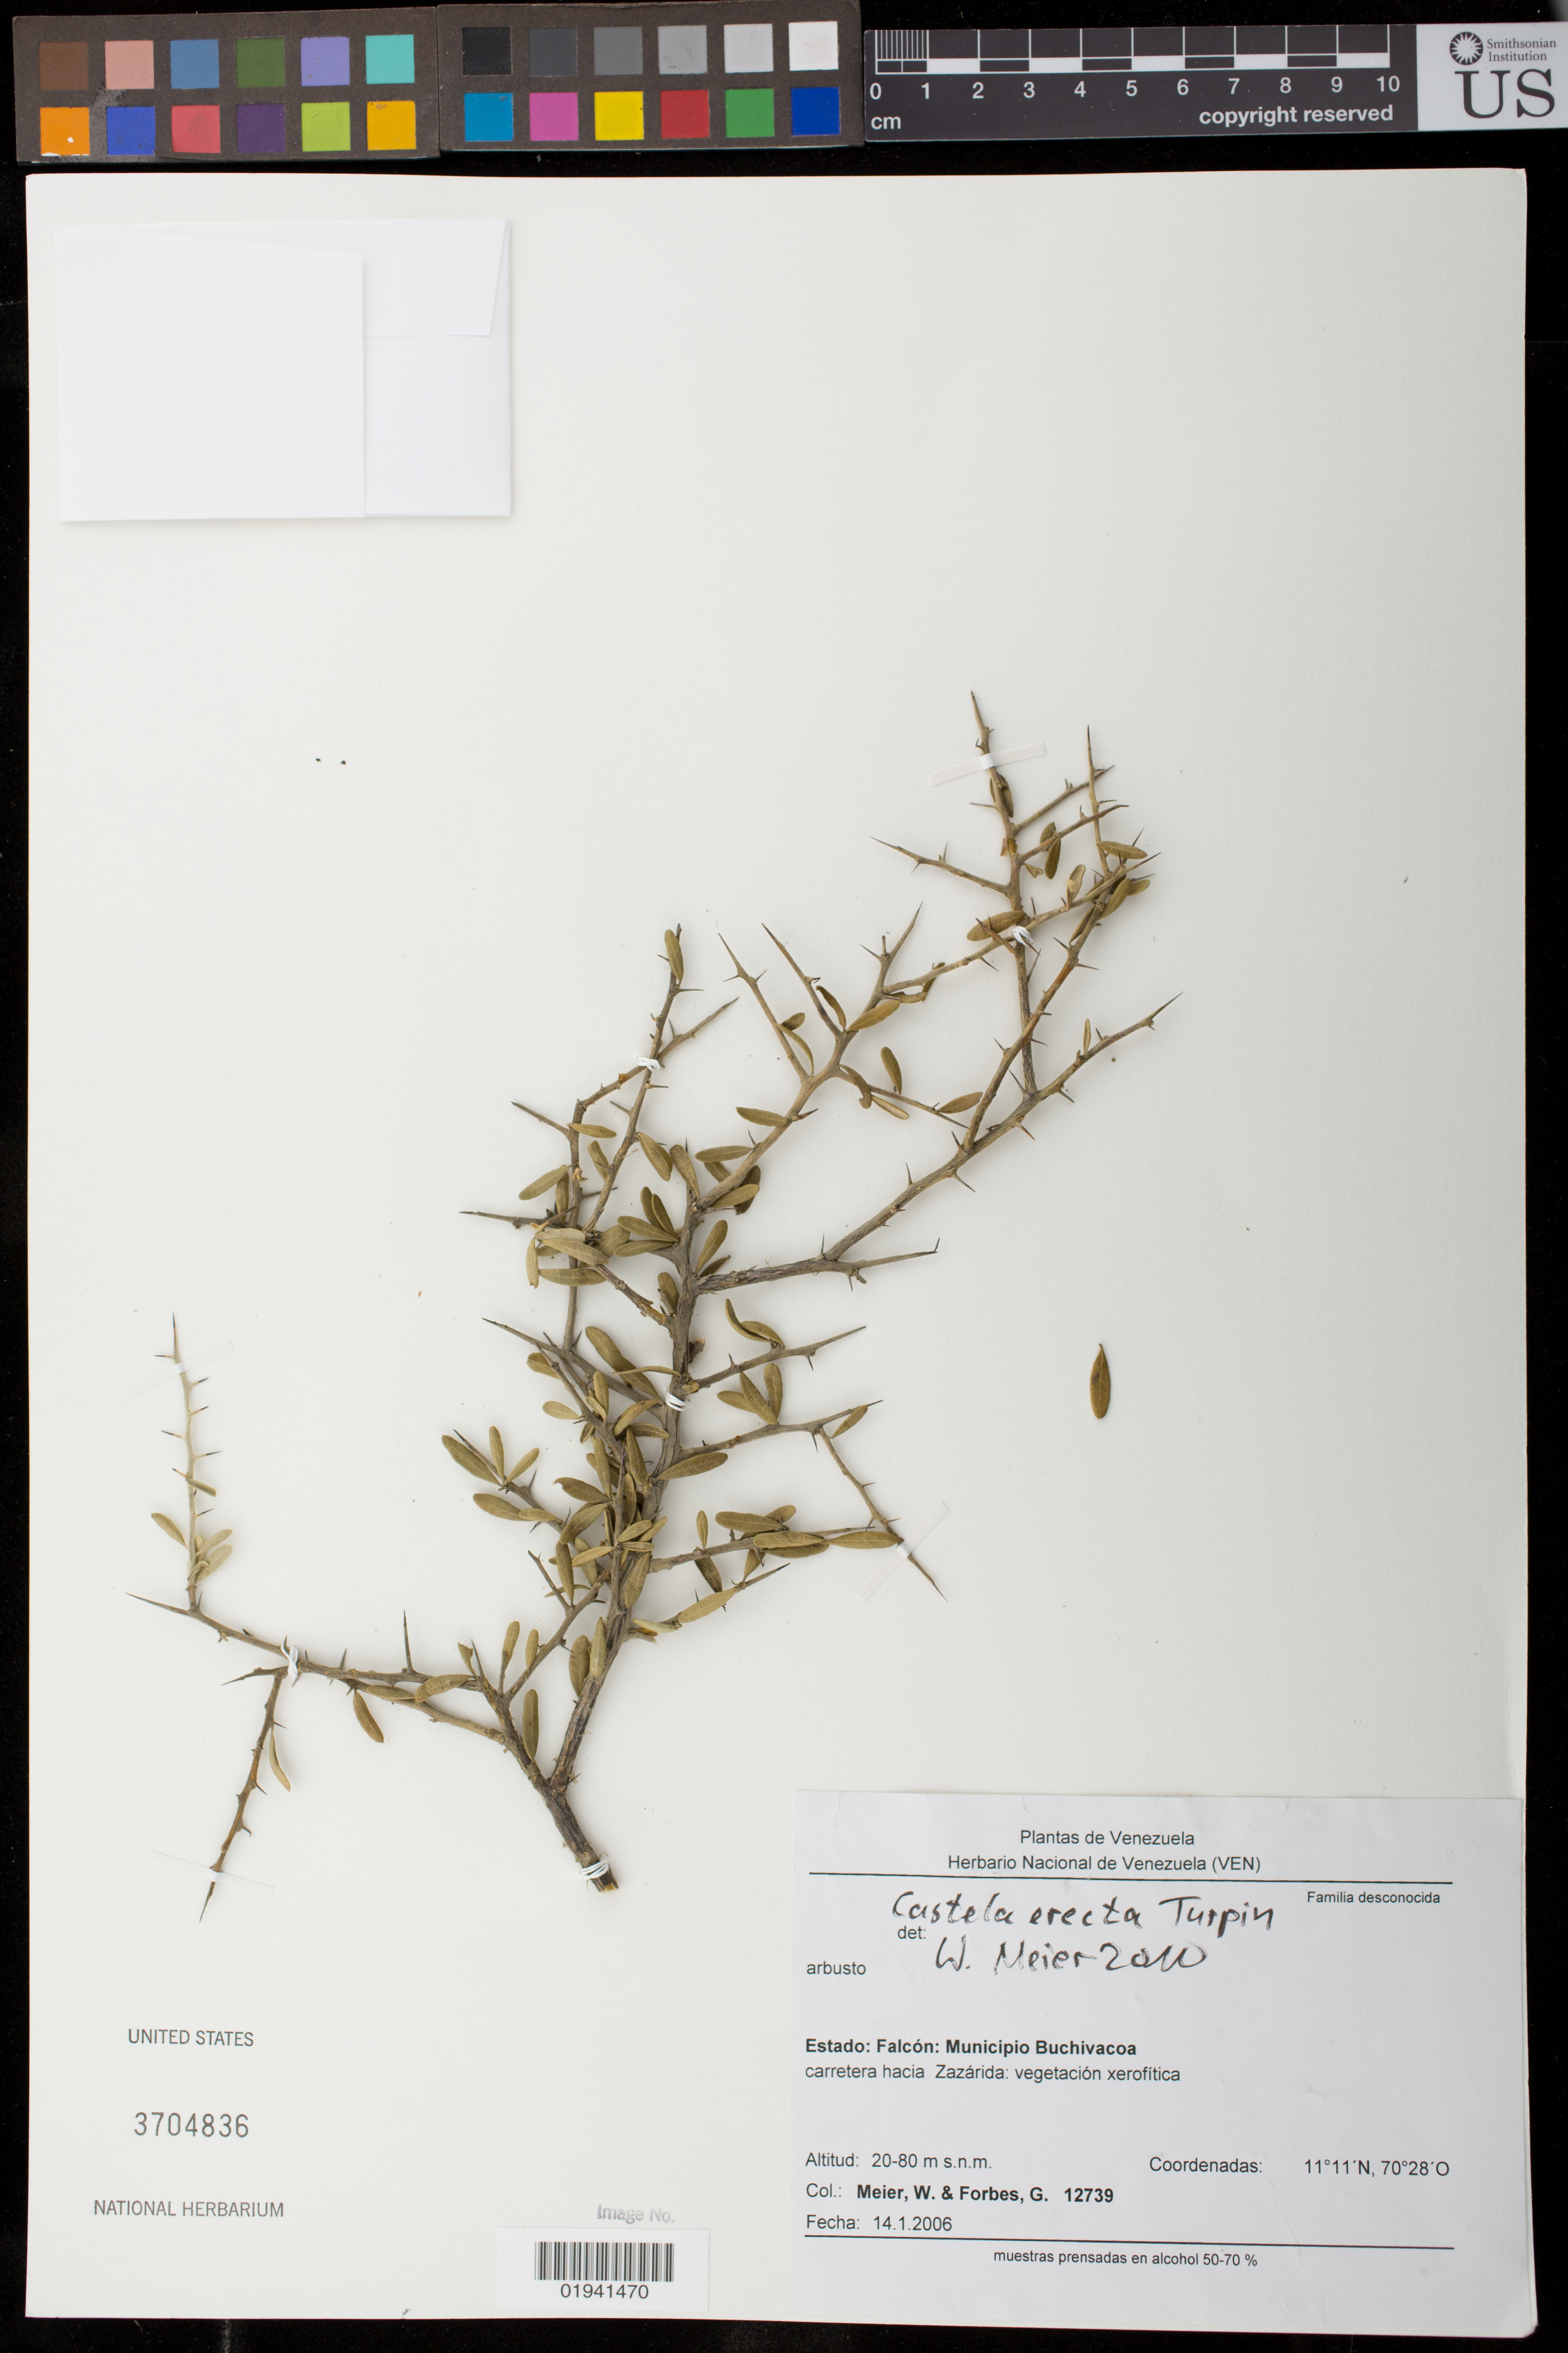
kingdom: Plantae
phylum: Tracheophyta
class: Magnoliopsida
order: Sapindales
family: Simaroubaceae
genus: Castela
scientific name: Castela erecta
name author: Turpin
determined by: Meier, Winfried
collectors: W. Meier & G. Forbes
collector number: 12739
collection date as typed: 14 Jan 2006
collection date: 2006-01-14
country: Venezuela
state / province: Falcón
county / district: Buchivacoa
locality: carretera hacia Zazarida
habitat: vegetacion xerofitica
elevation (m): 20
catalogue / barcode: US 3704836